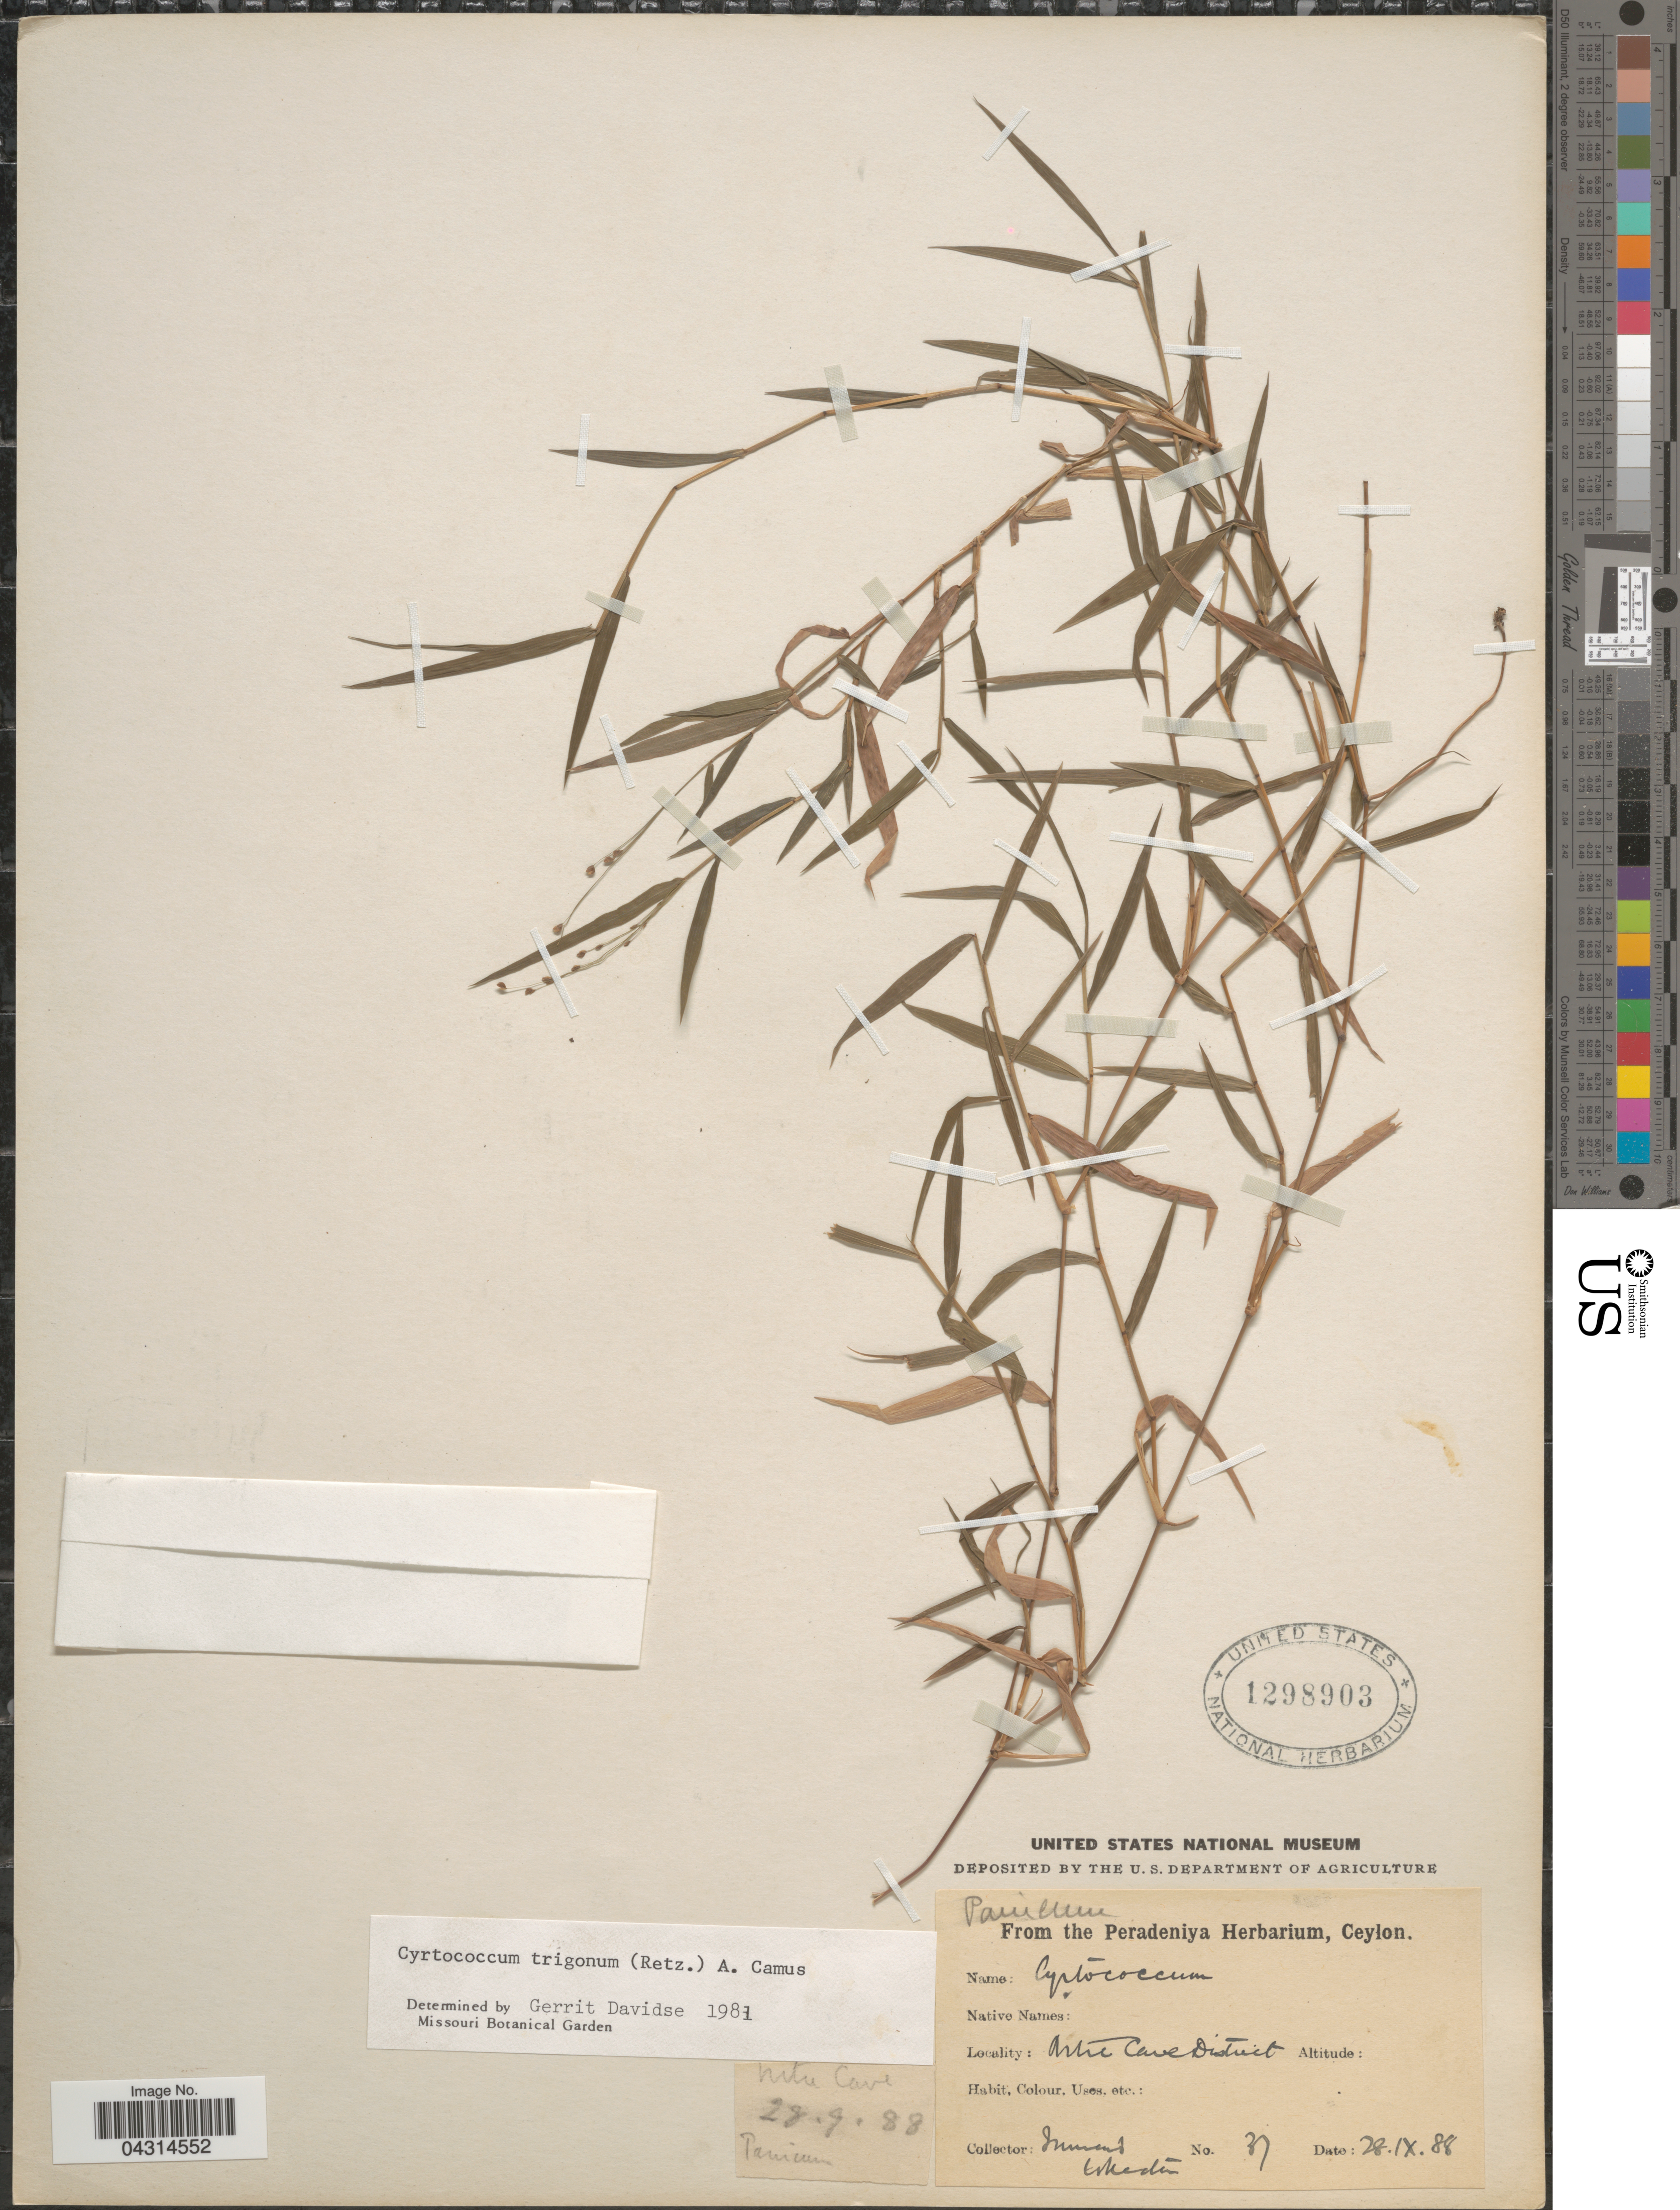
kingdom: Plantae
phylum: Tracheophyta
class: Liliopsida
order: Poales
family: Poaceae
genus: Cyrtococcum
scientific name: Cyrtococcum trigonum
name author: (Retz.) A. Camus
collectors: M. Emeden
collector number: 37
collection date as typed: Transcribed d/m/y: 28/9/88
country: Sri Lanka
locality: Ceylon. Mtre Cave District.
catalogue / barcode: US 1298903